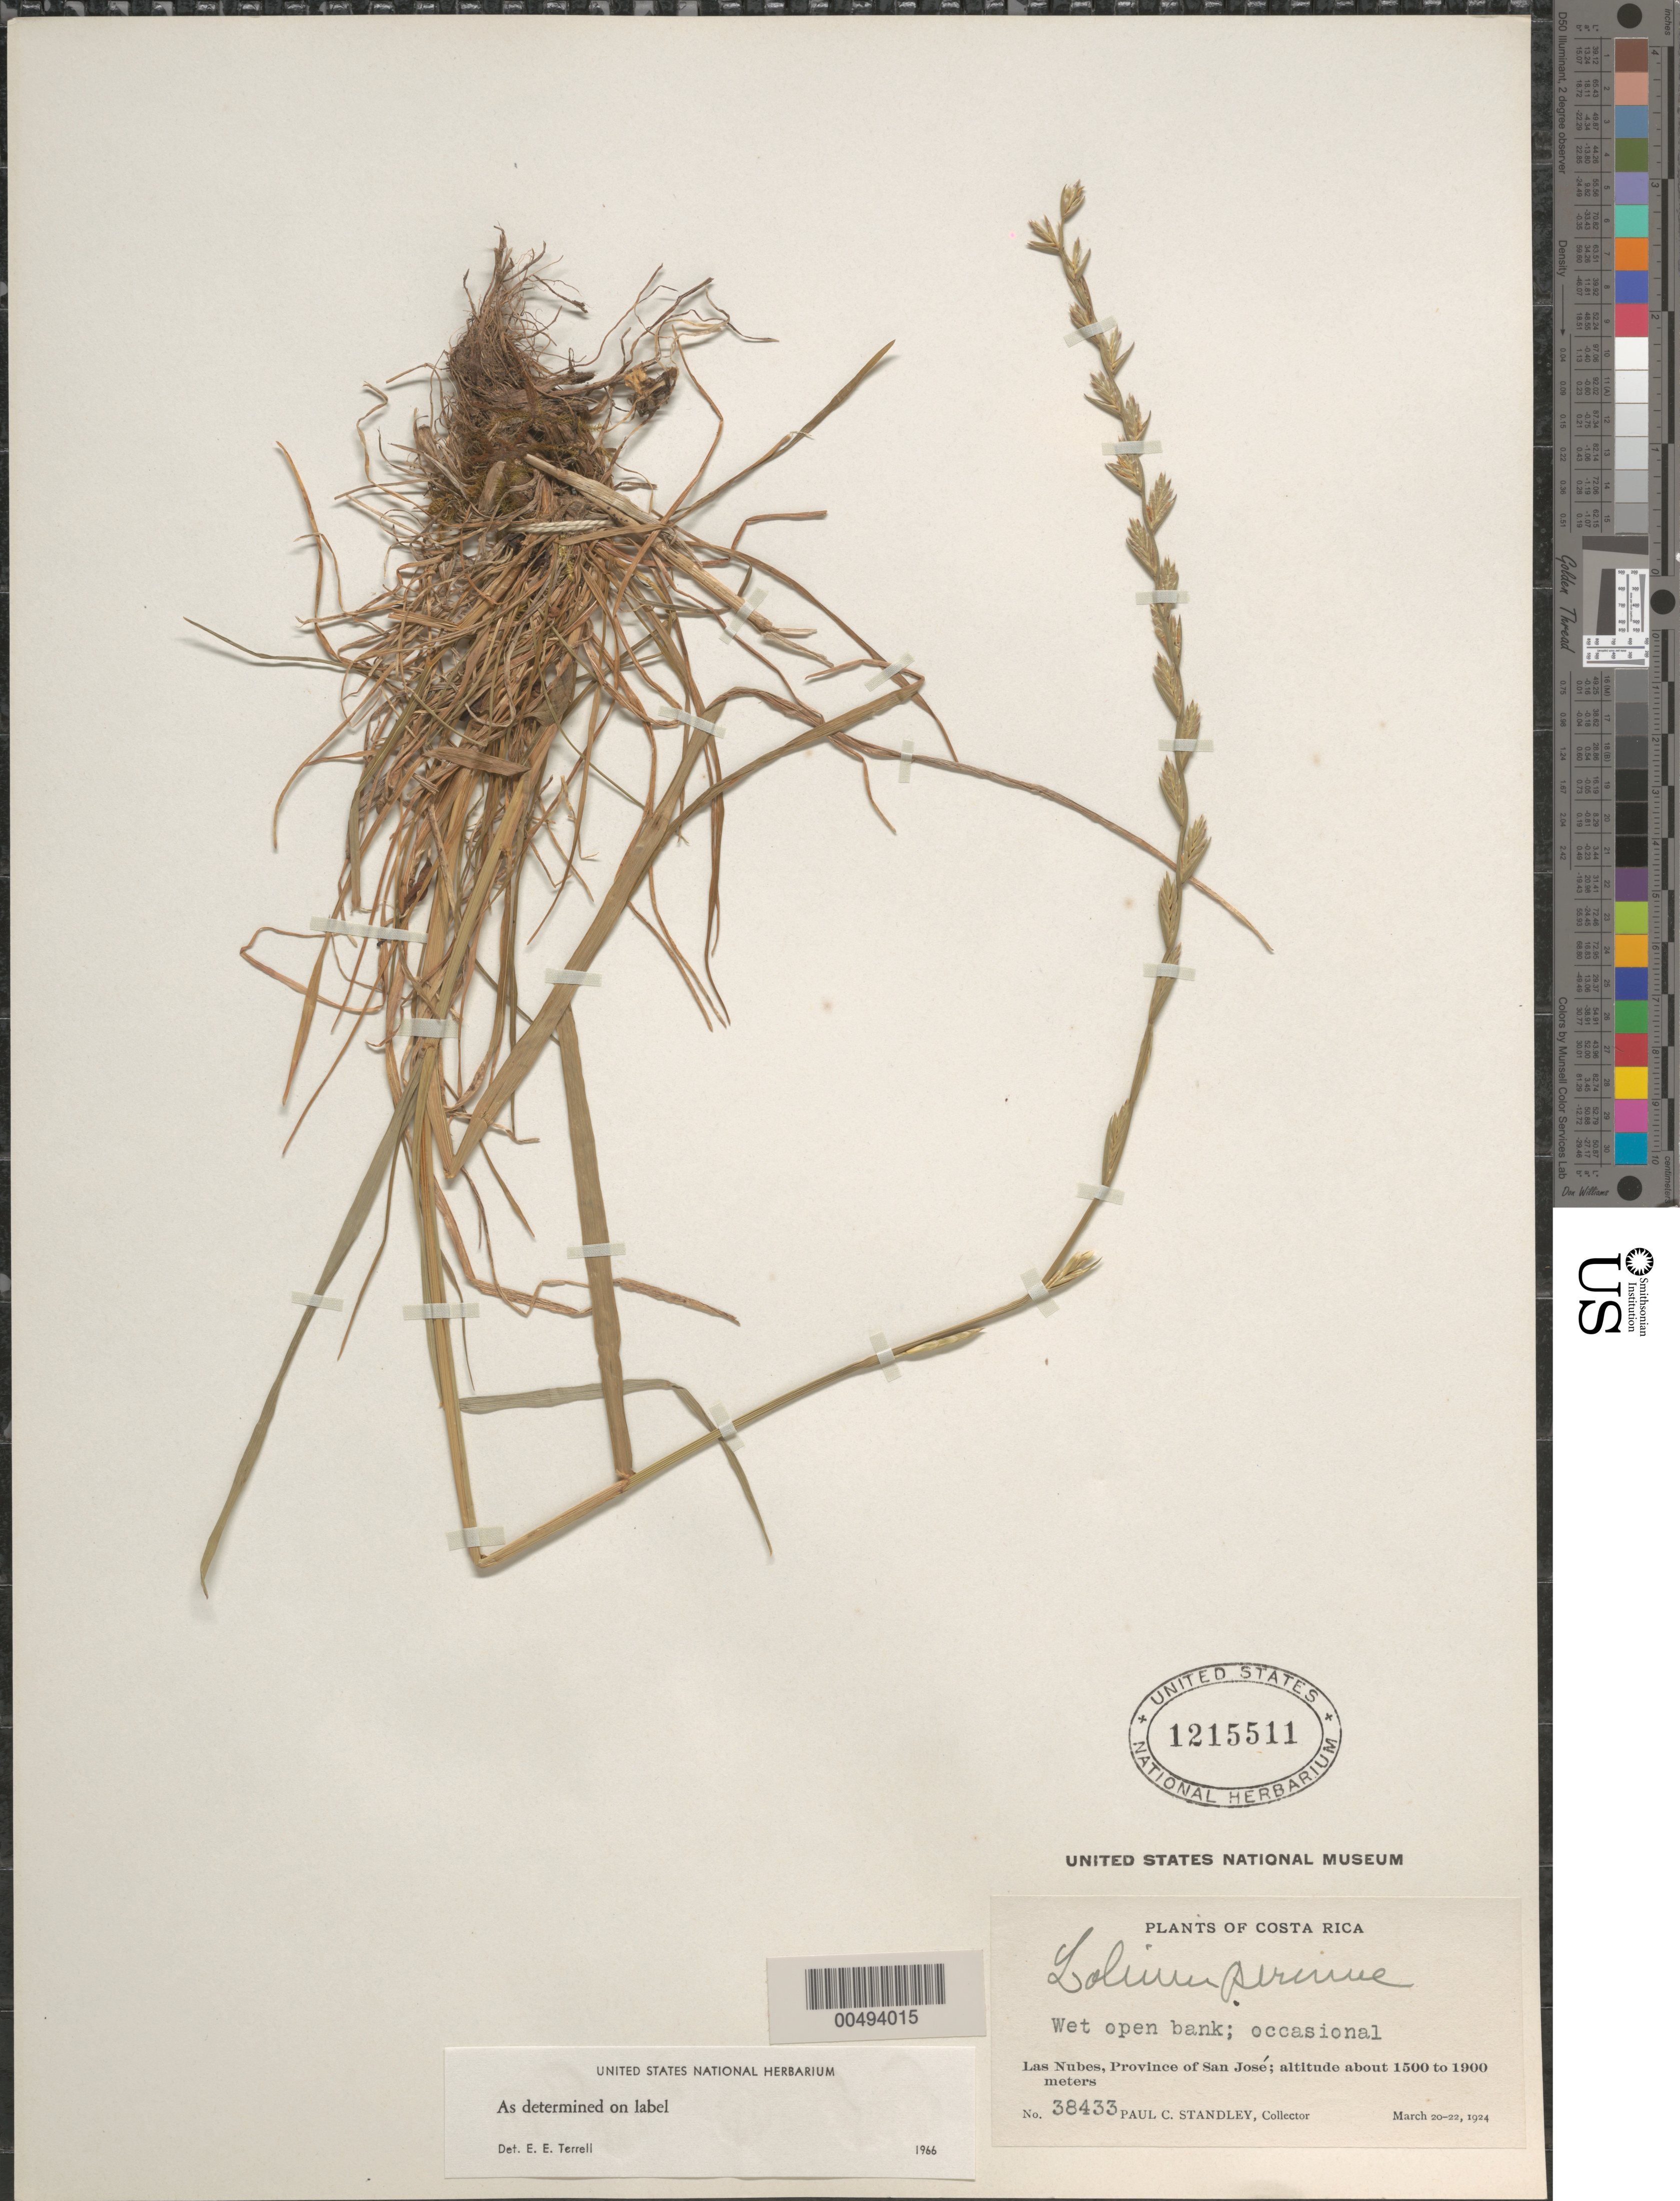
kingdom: Plantae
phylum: Tracheophyta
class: Liliopsida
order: Poales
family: Poaceae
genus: Lolium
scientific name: Lolium perenne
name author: L.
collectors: P. C. Standley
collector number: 38433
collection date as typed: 20 Feb 1924 to 22 Feb 1924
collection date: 1924-02-20/1924-02-22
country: Costa Rica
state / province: San José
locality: Las nubes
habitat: Wet open bank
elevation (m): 1500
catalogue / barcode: US 1215511